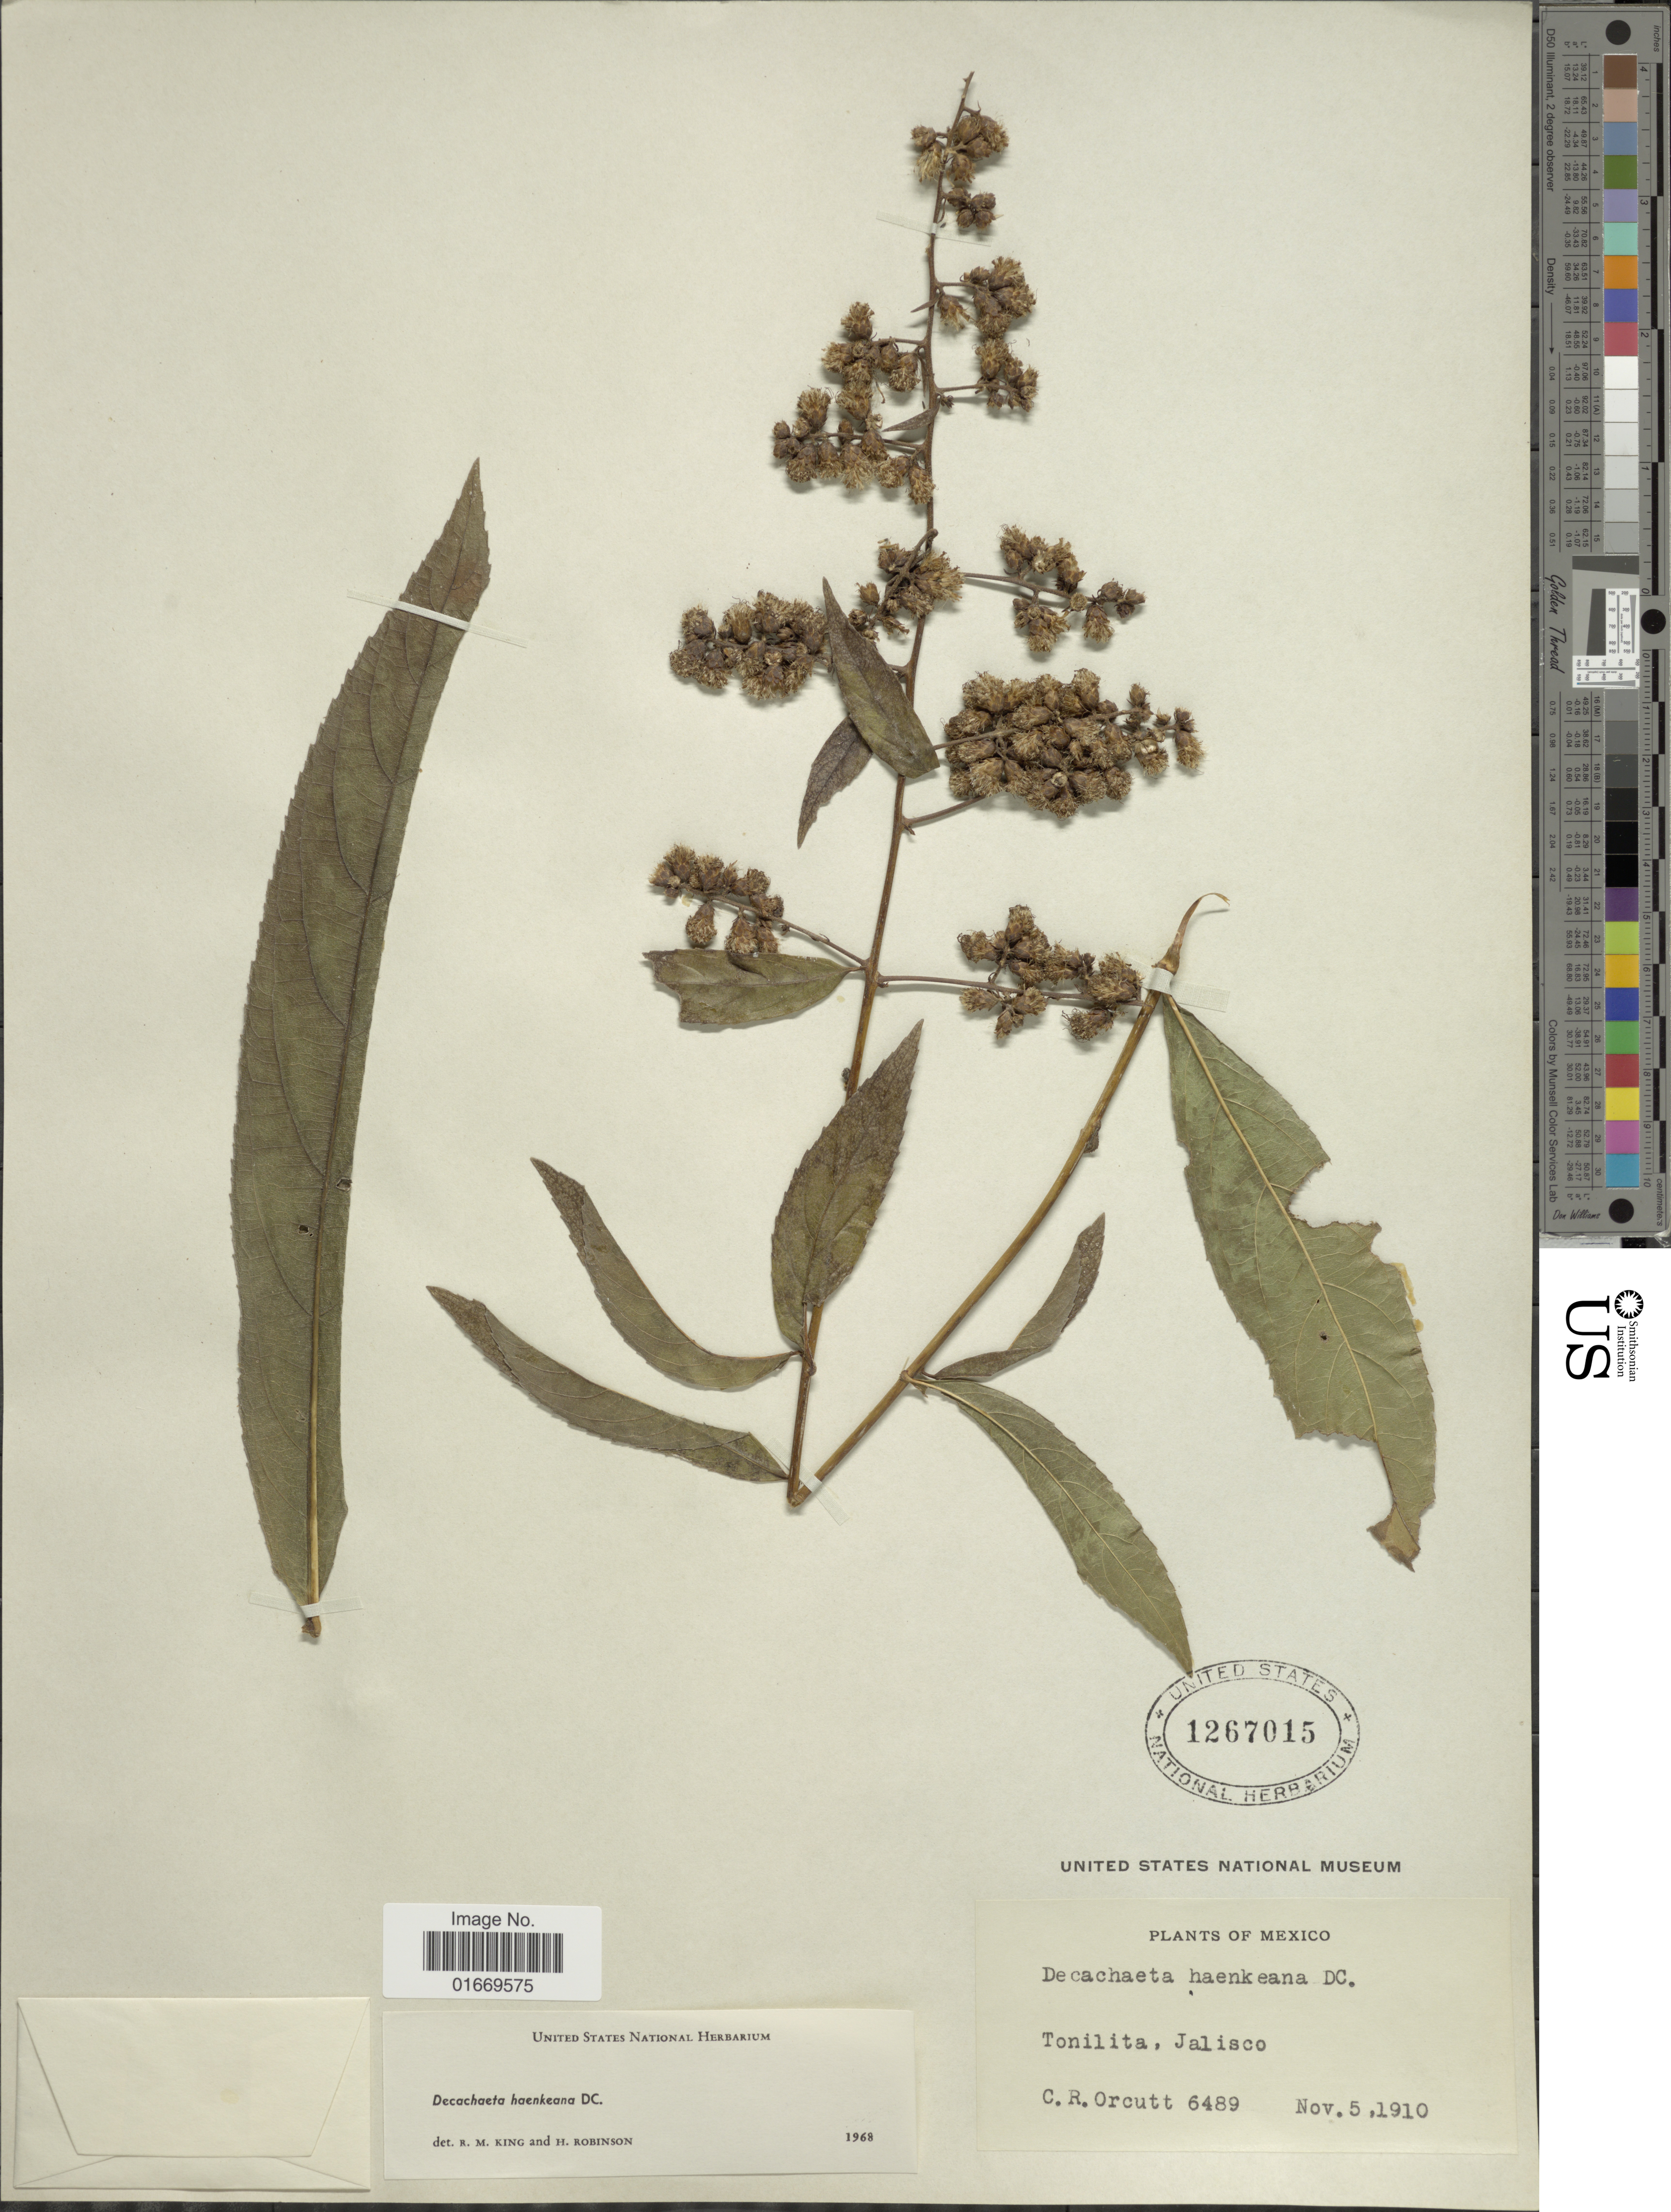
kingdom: Plantae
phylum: Tracheophyta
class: Magnoliopsida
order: Asterales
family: Asteraceae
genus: Decachaeta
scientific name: Decachaeta haenkeana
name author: DC.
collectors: C. R. Orcutt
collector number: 6489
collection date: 1910-11-05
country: Mexico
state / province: Jalisco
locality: Tonilita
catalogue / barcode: US 1267015